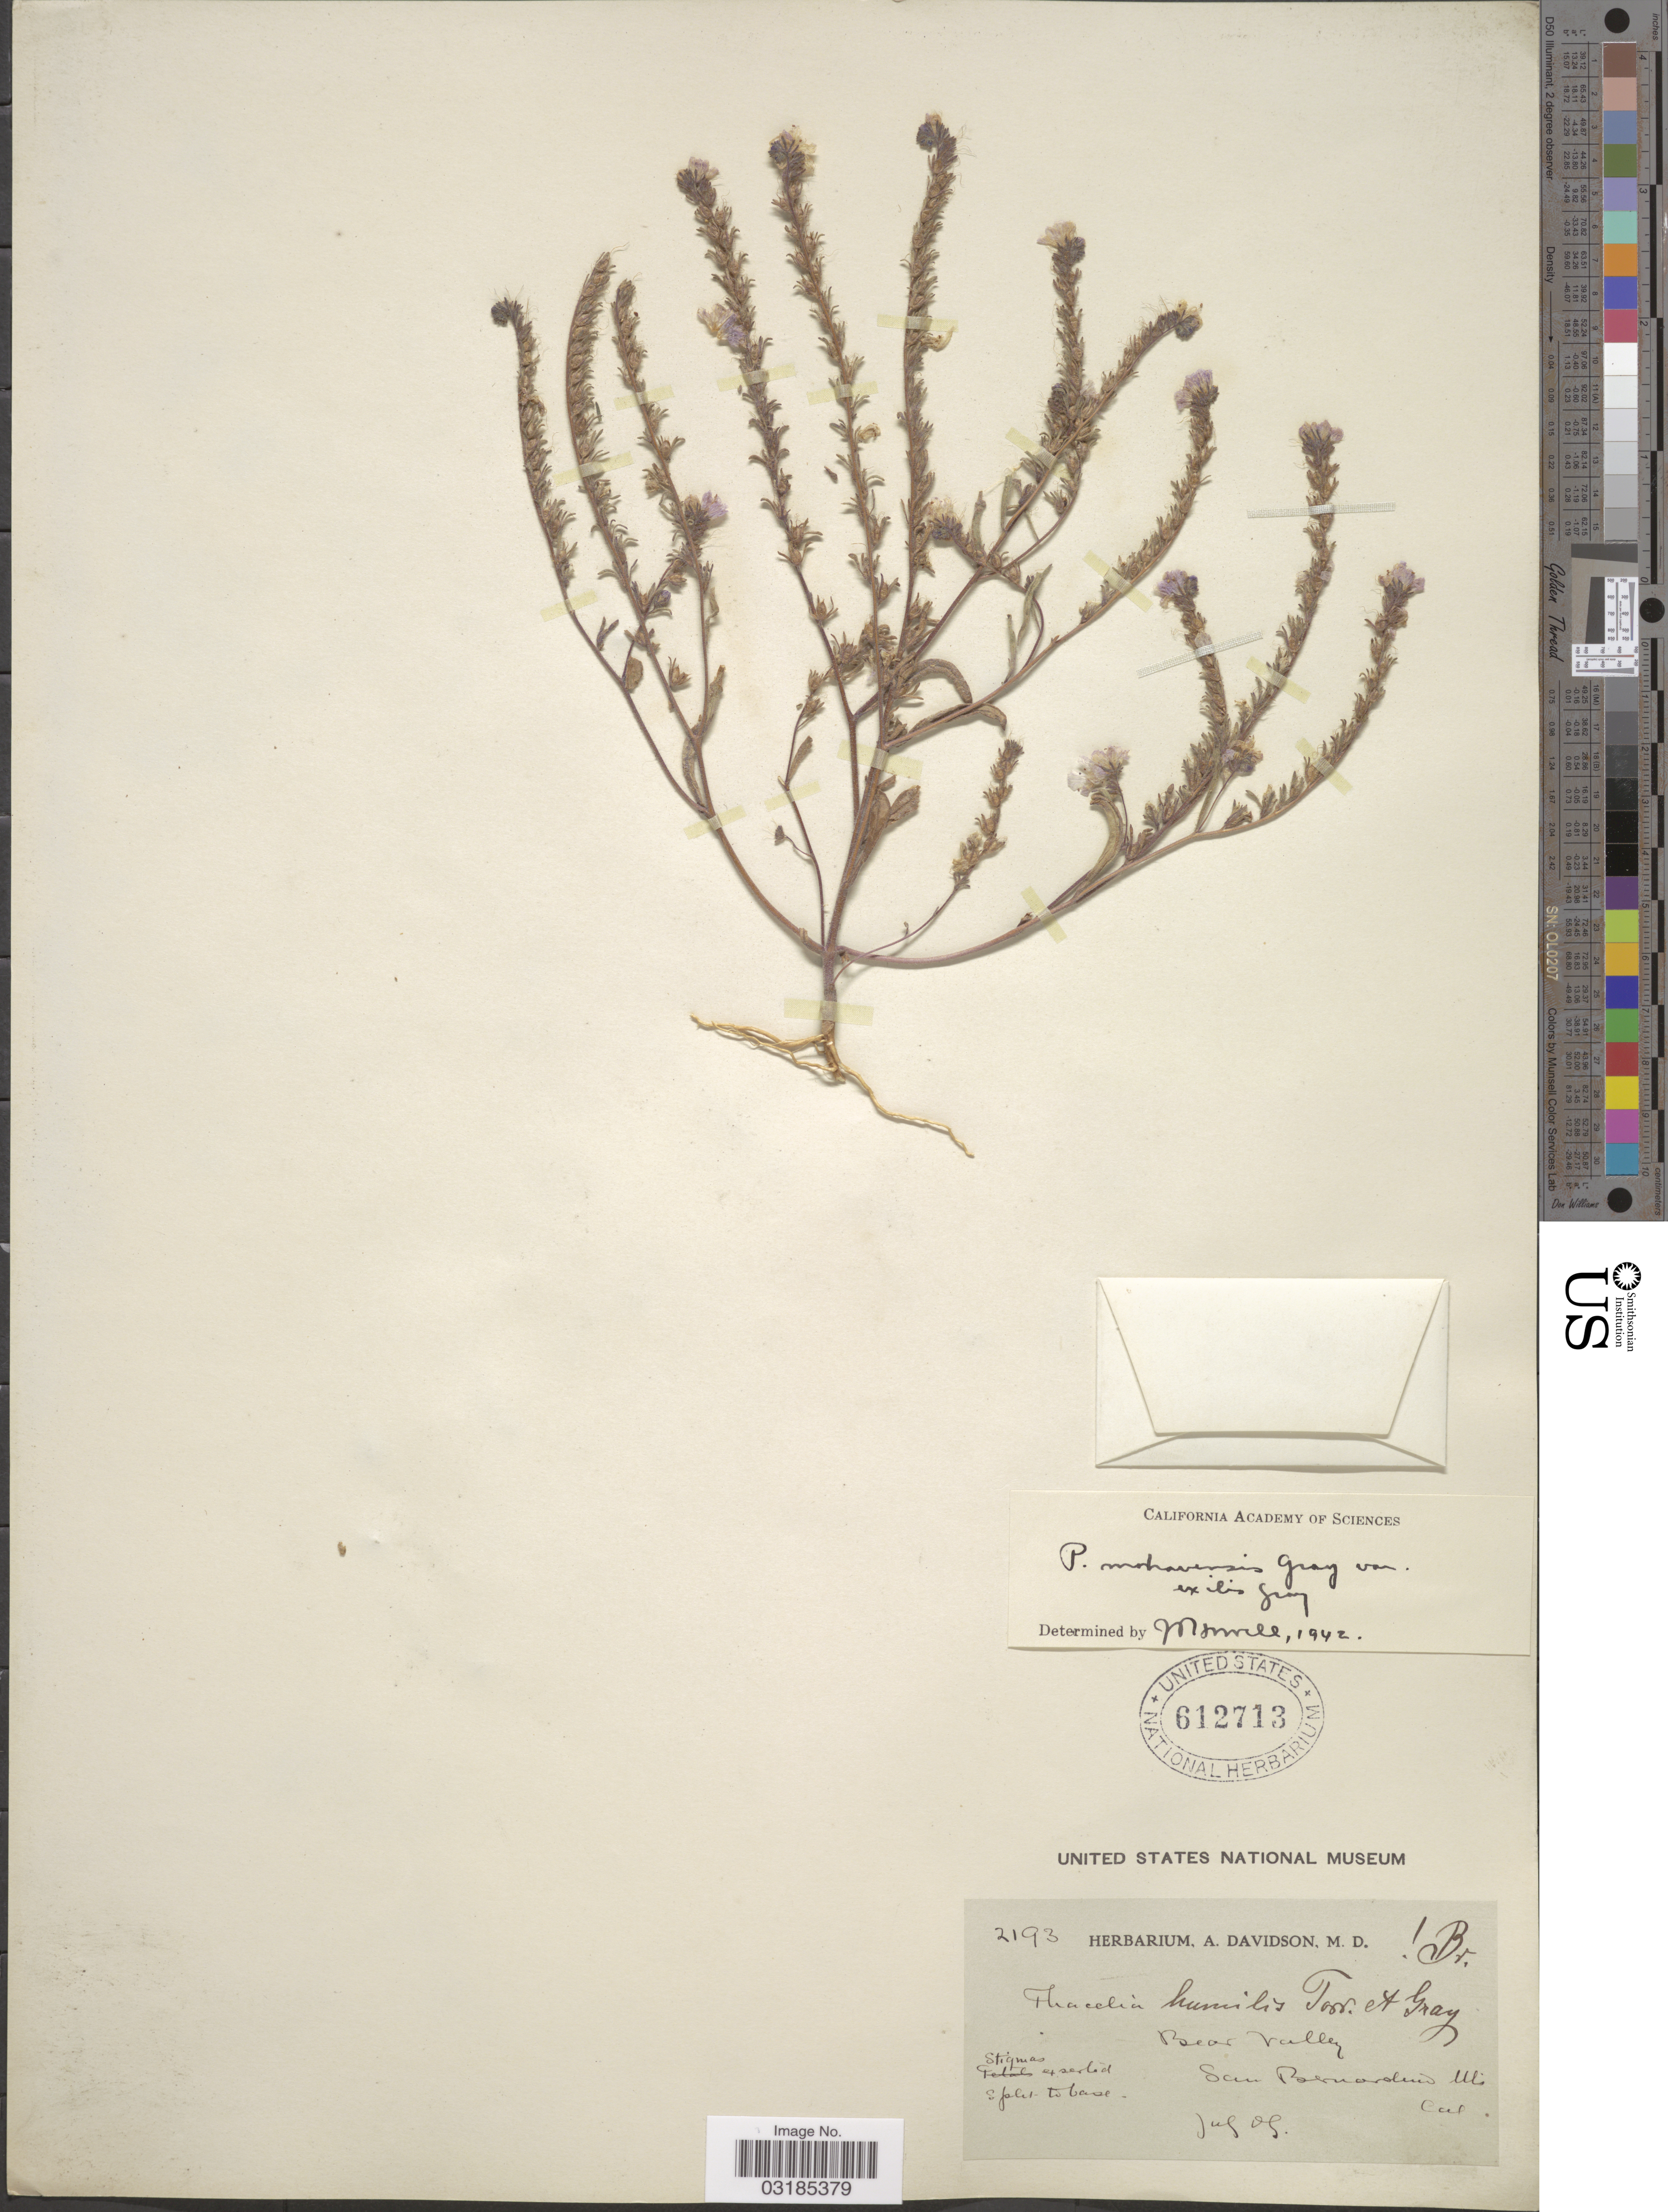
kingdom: Plantae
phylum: Tracheophyta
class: Magnoliopsida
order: Boraginales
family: Hydrophyllaceae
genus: Phacelia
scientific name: Phacelia mohavensis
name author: A. Gray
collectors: ex herb. A. Davidson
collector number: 2193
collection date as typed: Transcribed d/m/y: /7/8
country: United States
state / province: California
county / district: San Bernardino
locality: Bear Valley. San Bernardino Mts.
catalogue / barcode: US 612713